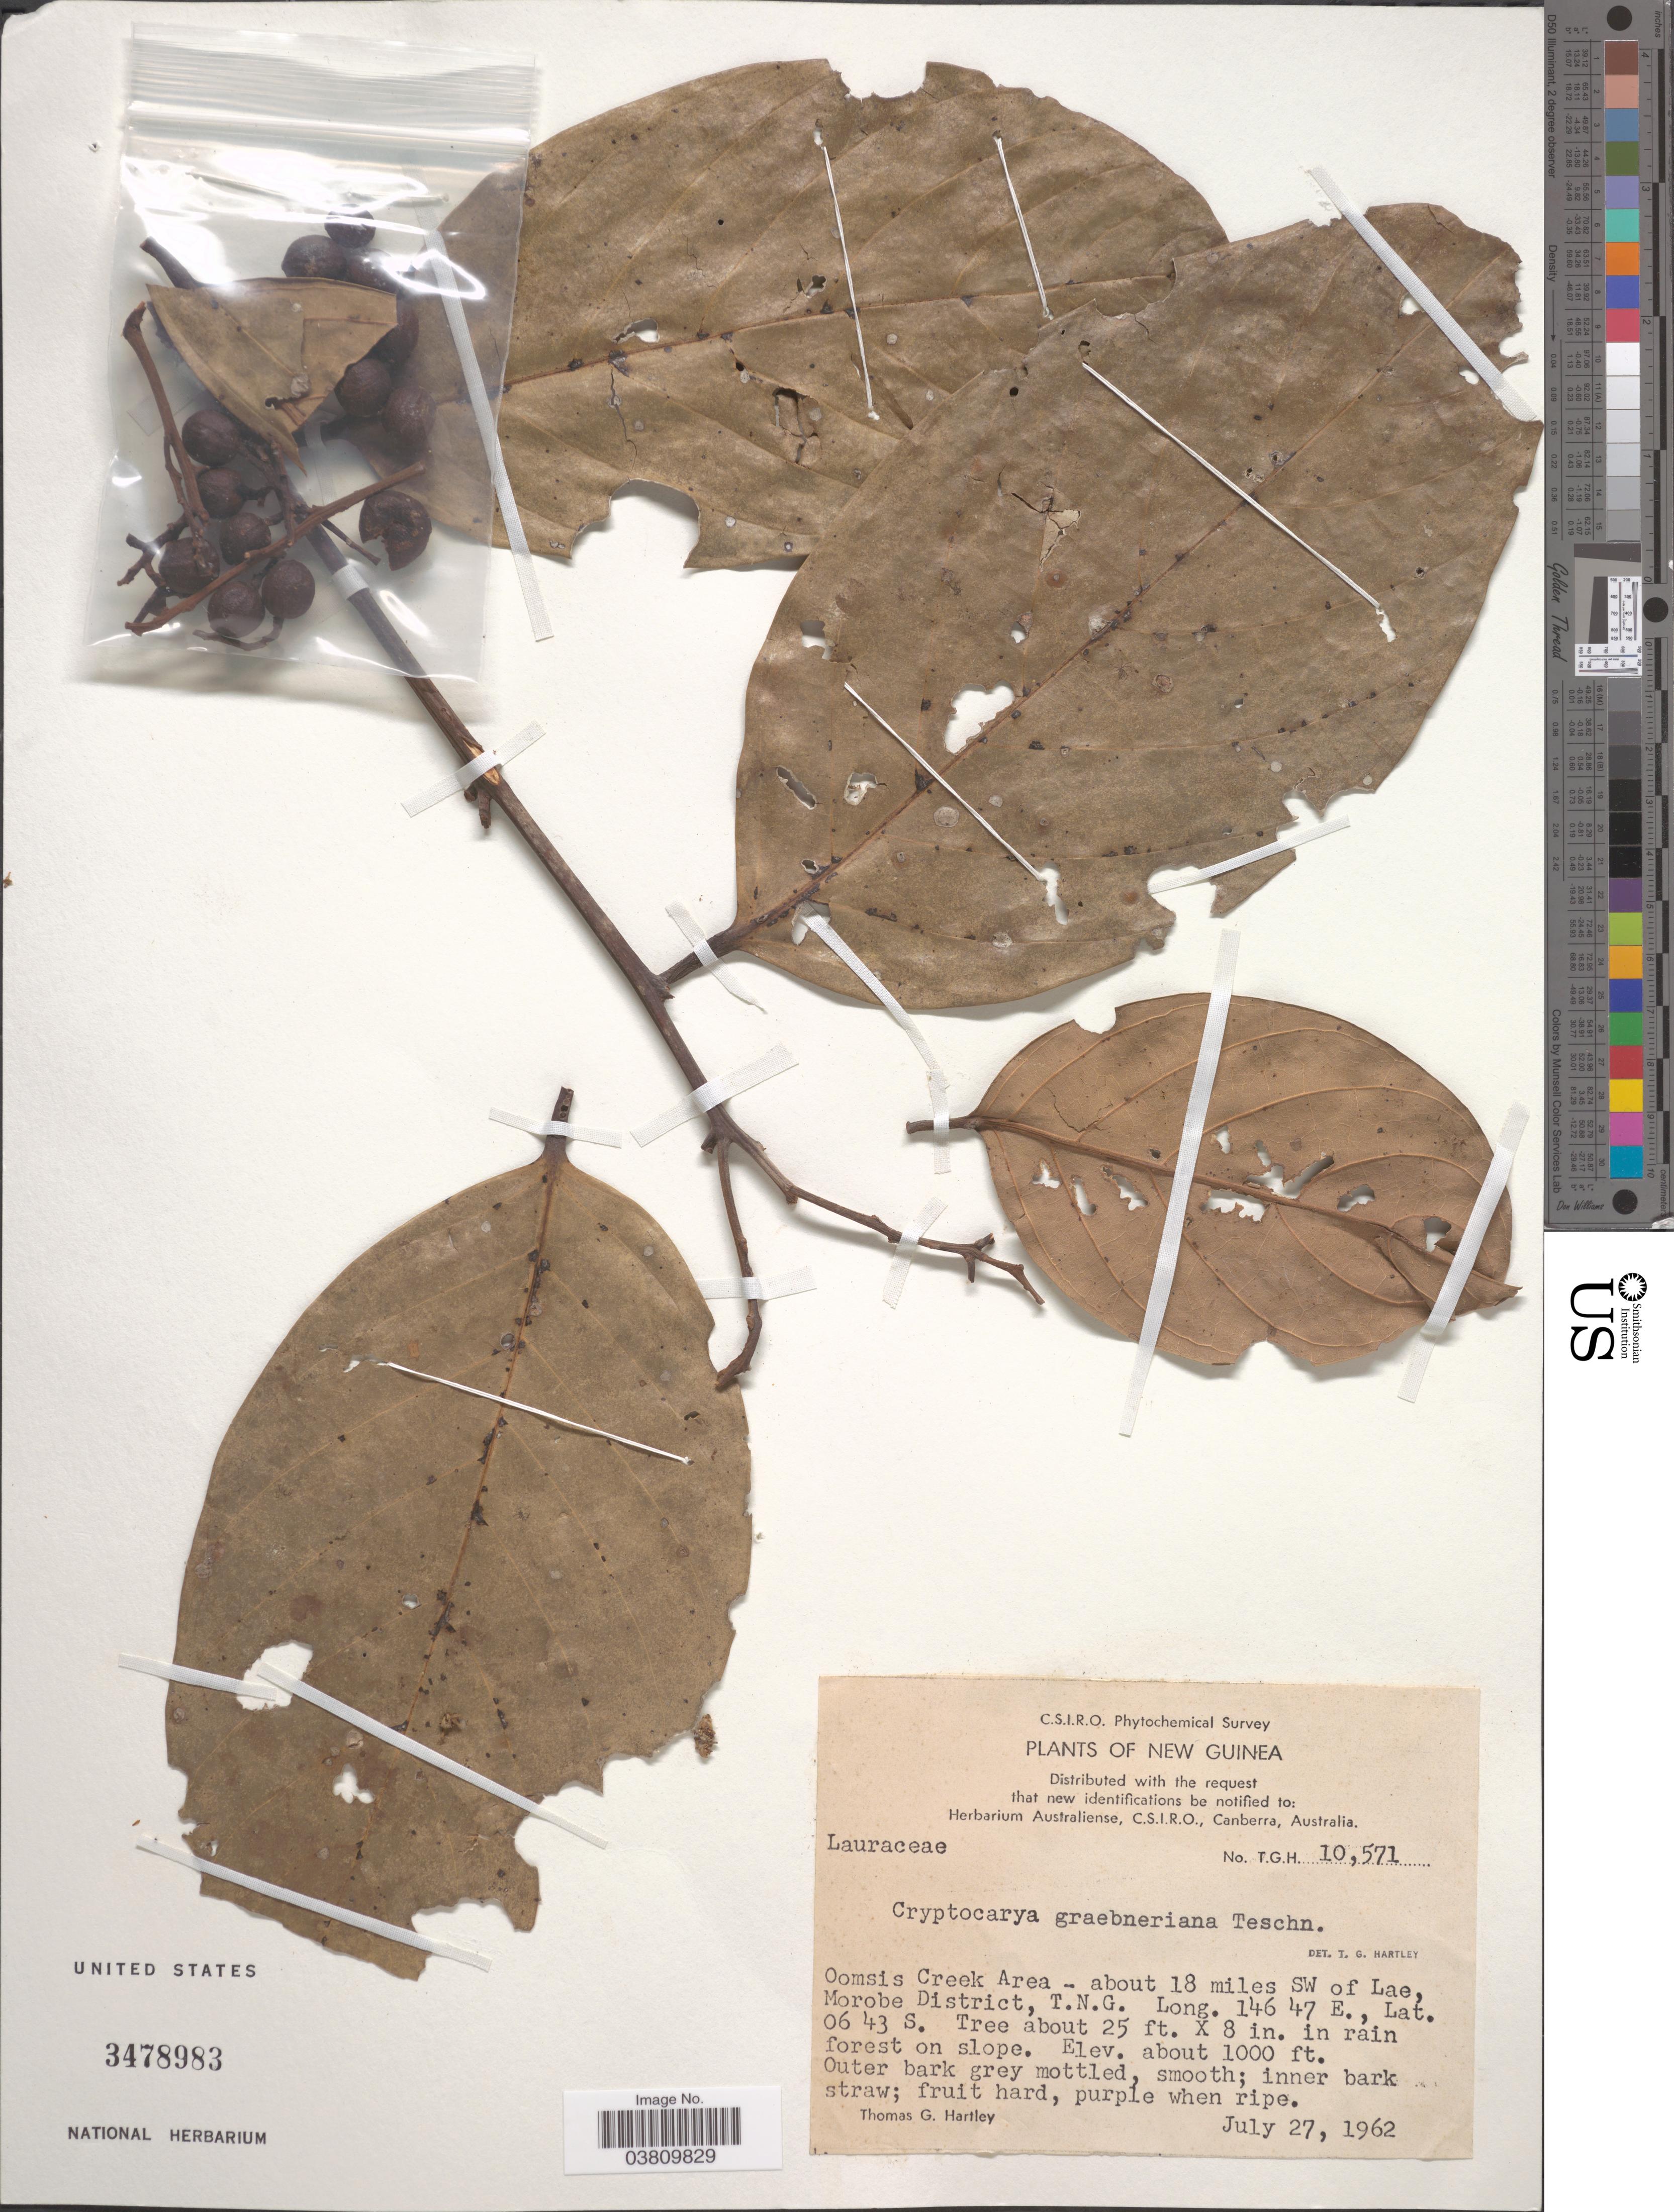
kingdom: Plantae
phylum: Tracheophyta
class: Magnoliopsida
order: Laurales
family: Lauraceae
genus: Cryptocarya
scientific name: Cryptocarya graebneriana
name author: Teschner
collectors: T. G. Hartley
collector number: TGH 10571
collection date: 1962-07-27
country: Papua New Guinea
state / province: Morobe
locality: New Guinea. Oomsis Creek Area - about 18 miles SW of Lae, Morobe District, T.N.G.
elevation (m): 305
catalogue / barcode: US 3478983